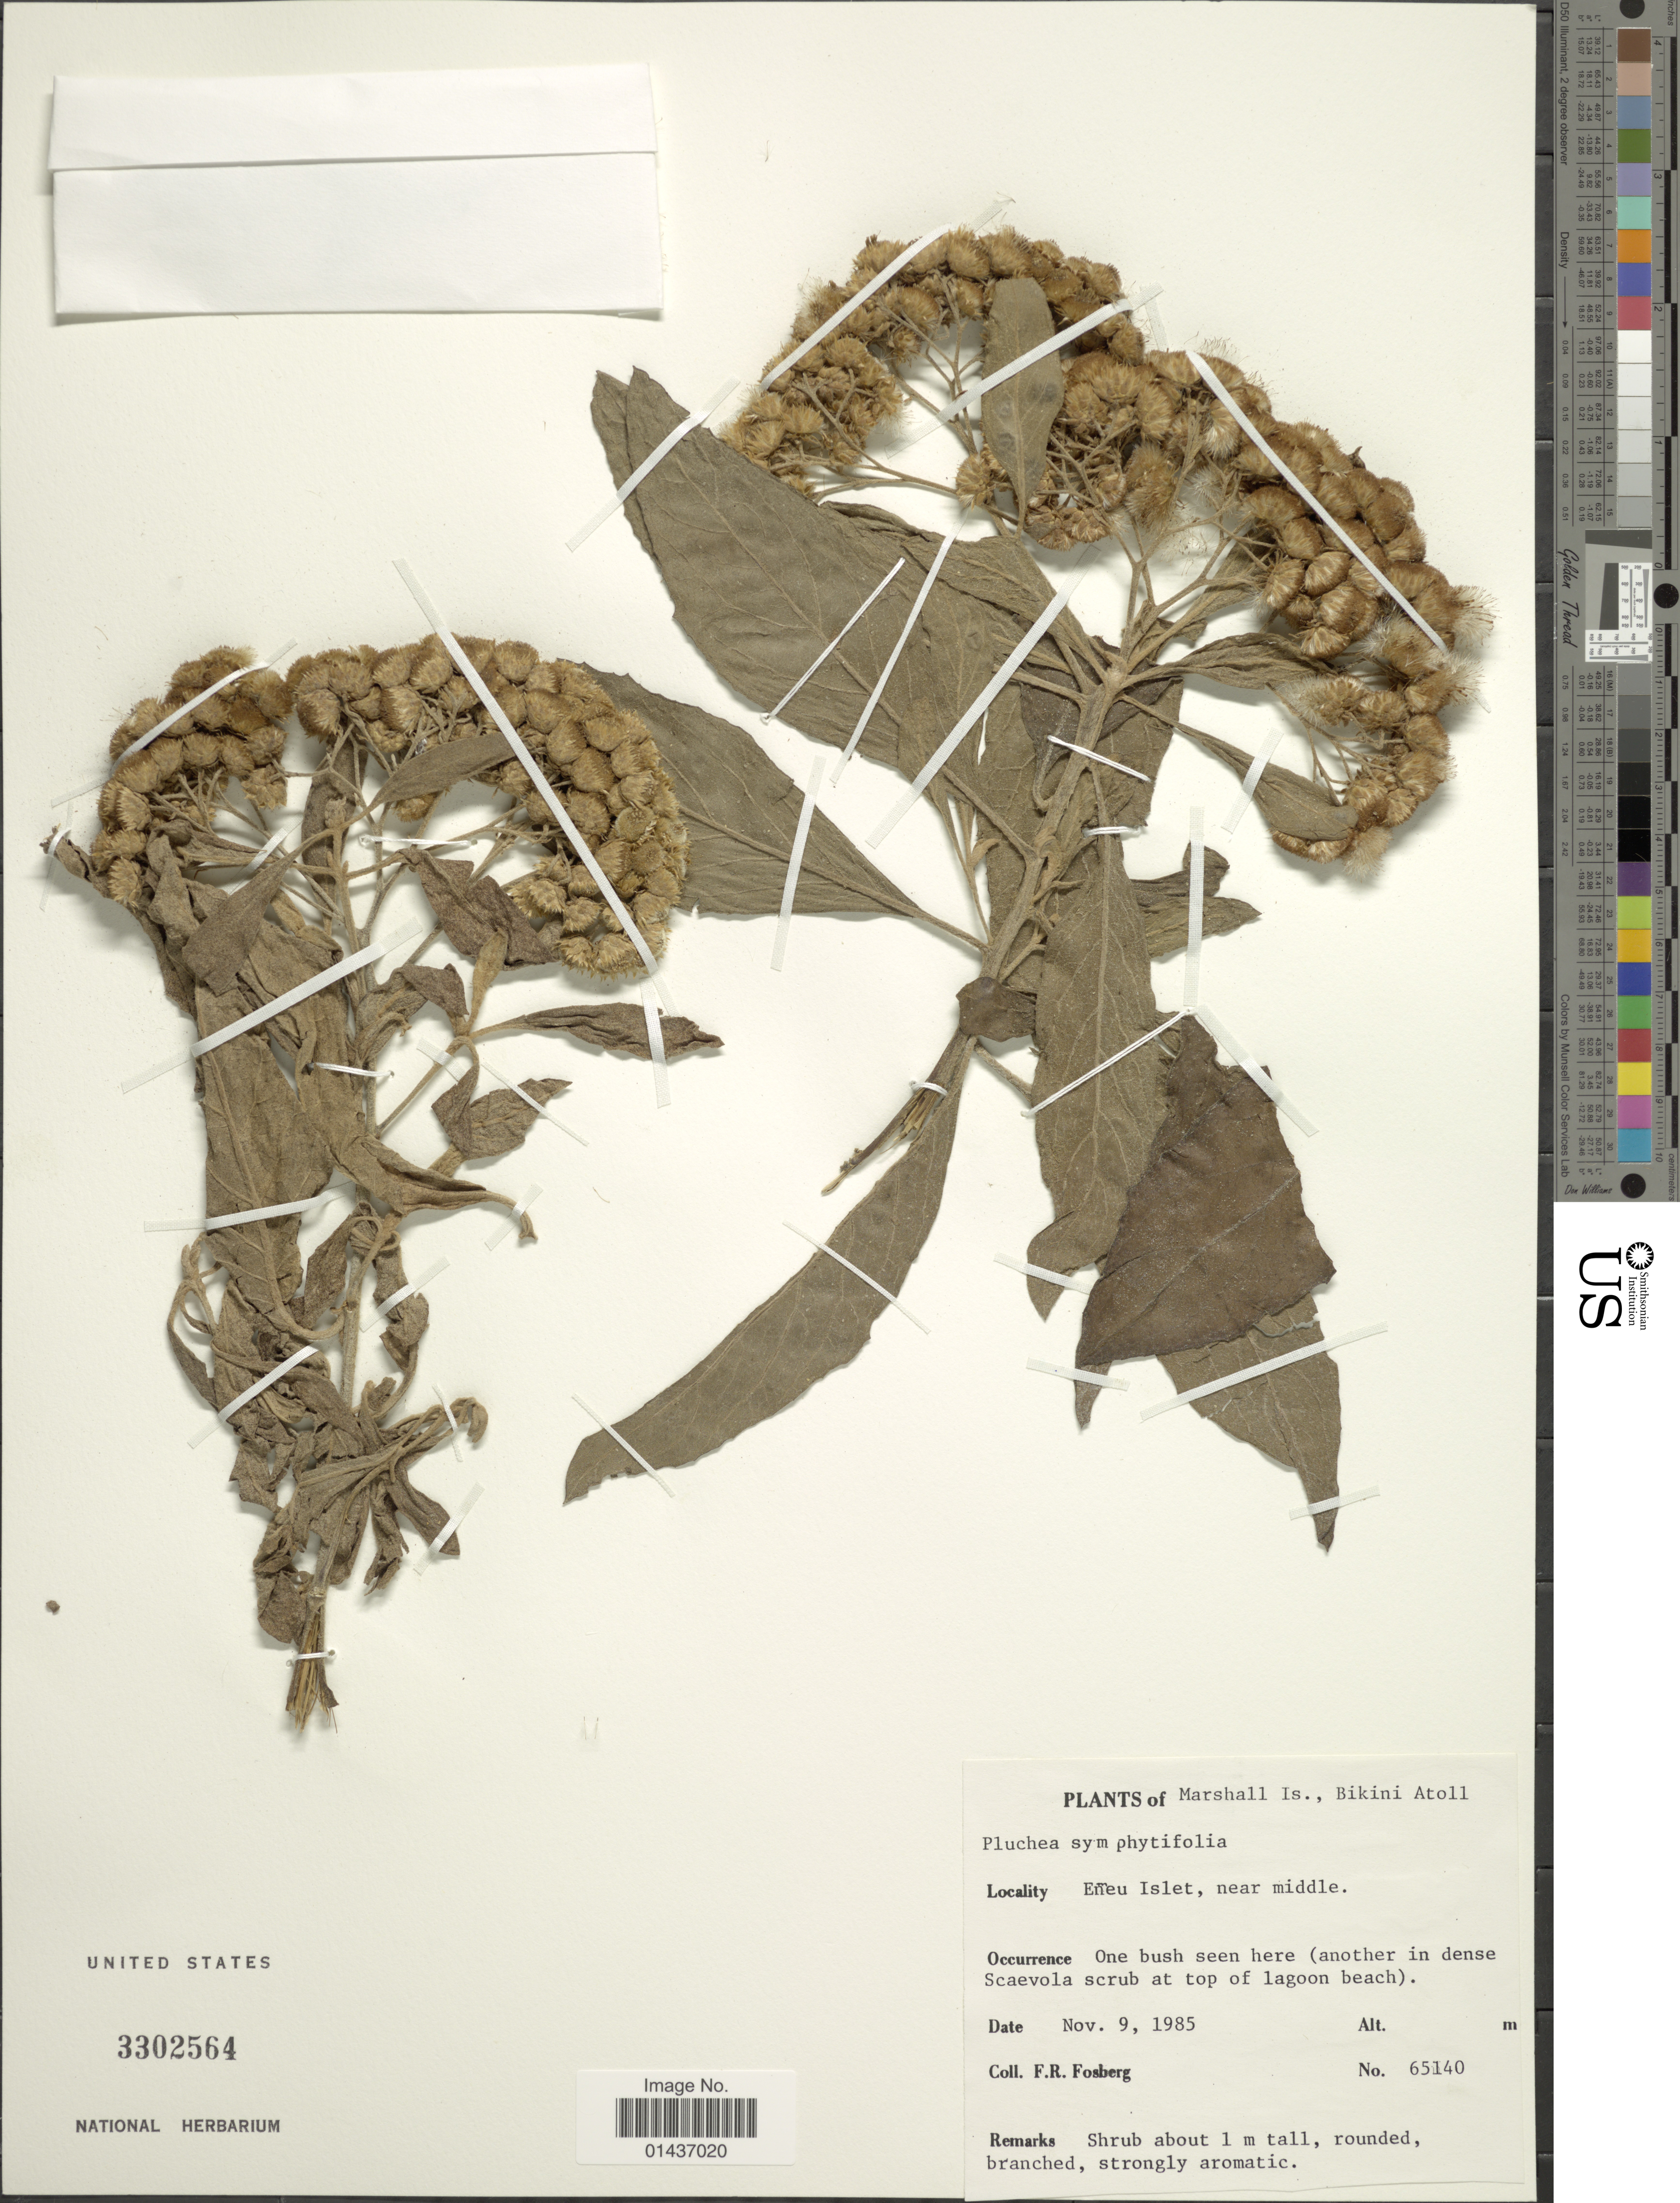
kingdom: Plantae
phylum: Tracheophyta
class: Magnoliopsida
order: Asterales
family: Asteraceae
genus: Pluchea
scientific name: Pluchea carolinensis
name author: (Jacq.) D. Don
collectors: F. R. Fosberg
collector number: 65140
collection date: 1985-11-09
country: Marshall Islands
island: Bikini Atoll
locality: Marshall Is., Bikini Atoll, Eñeu Islet, near middle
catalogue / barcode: US 3302564